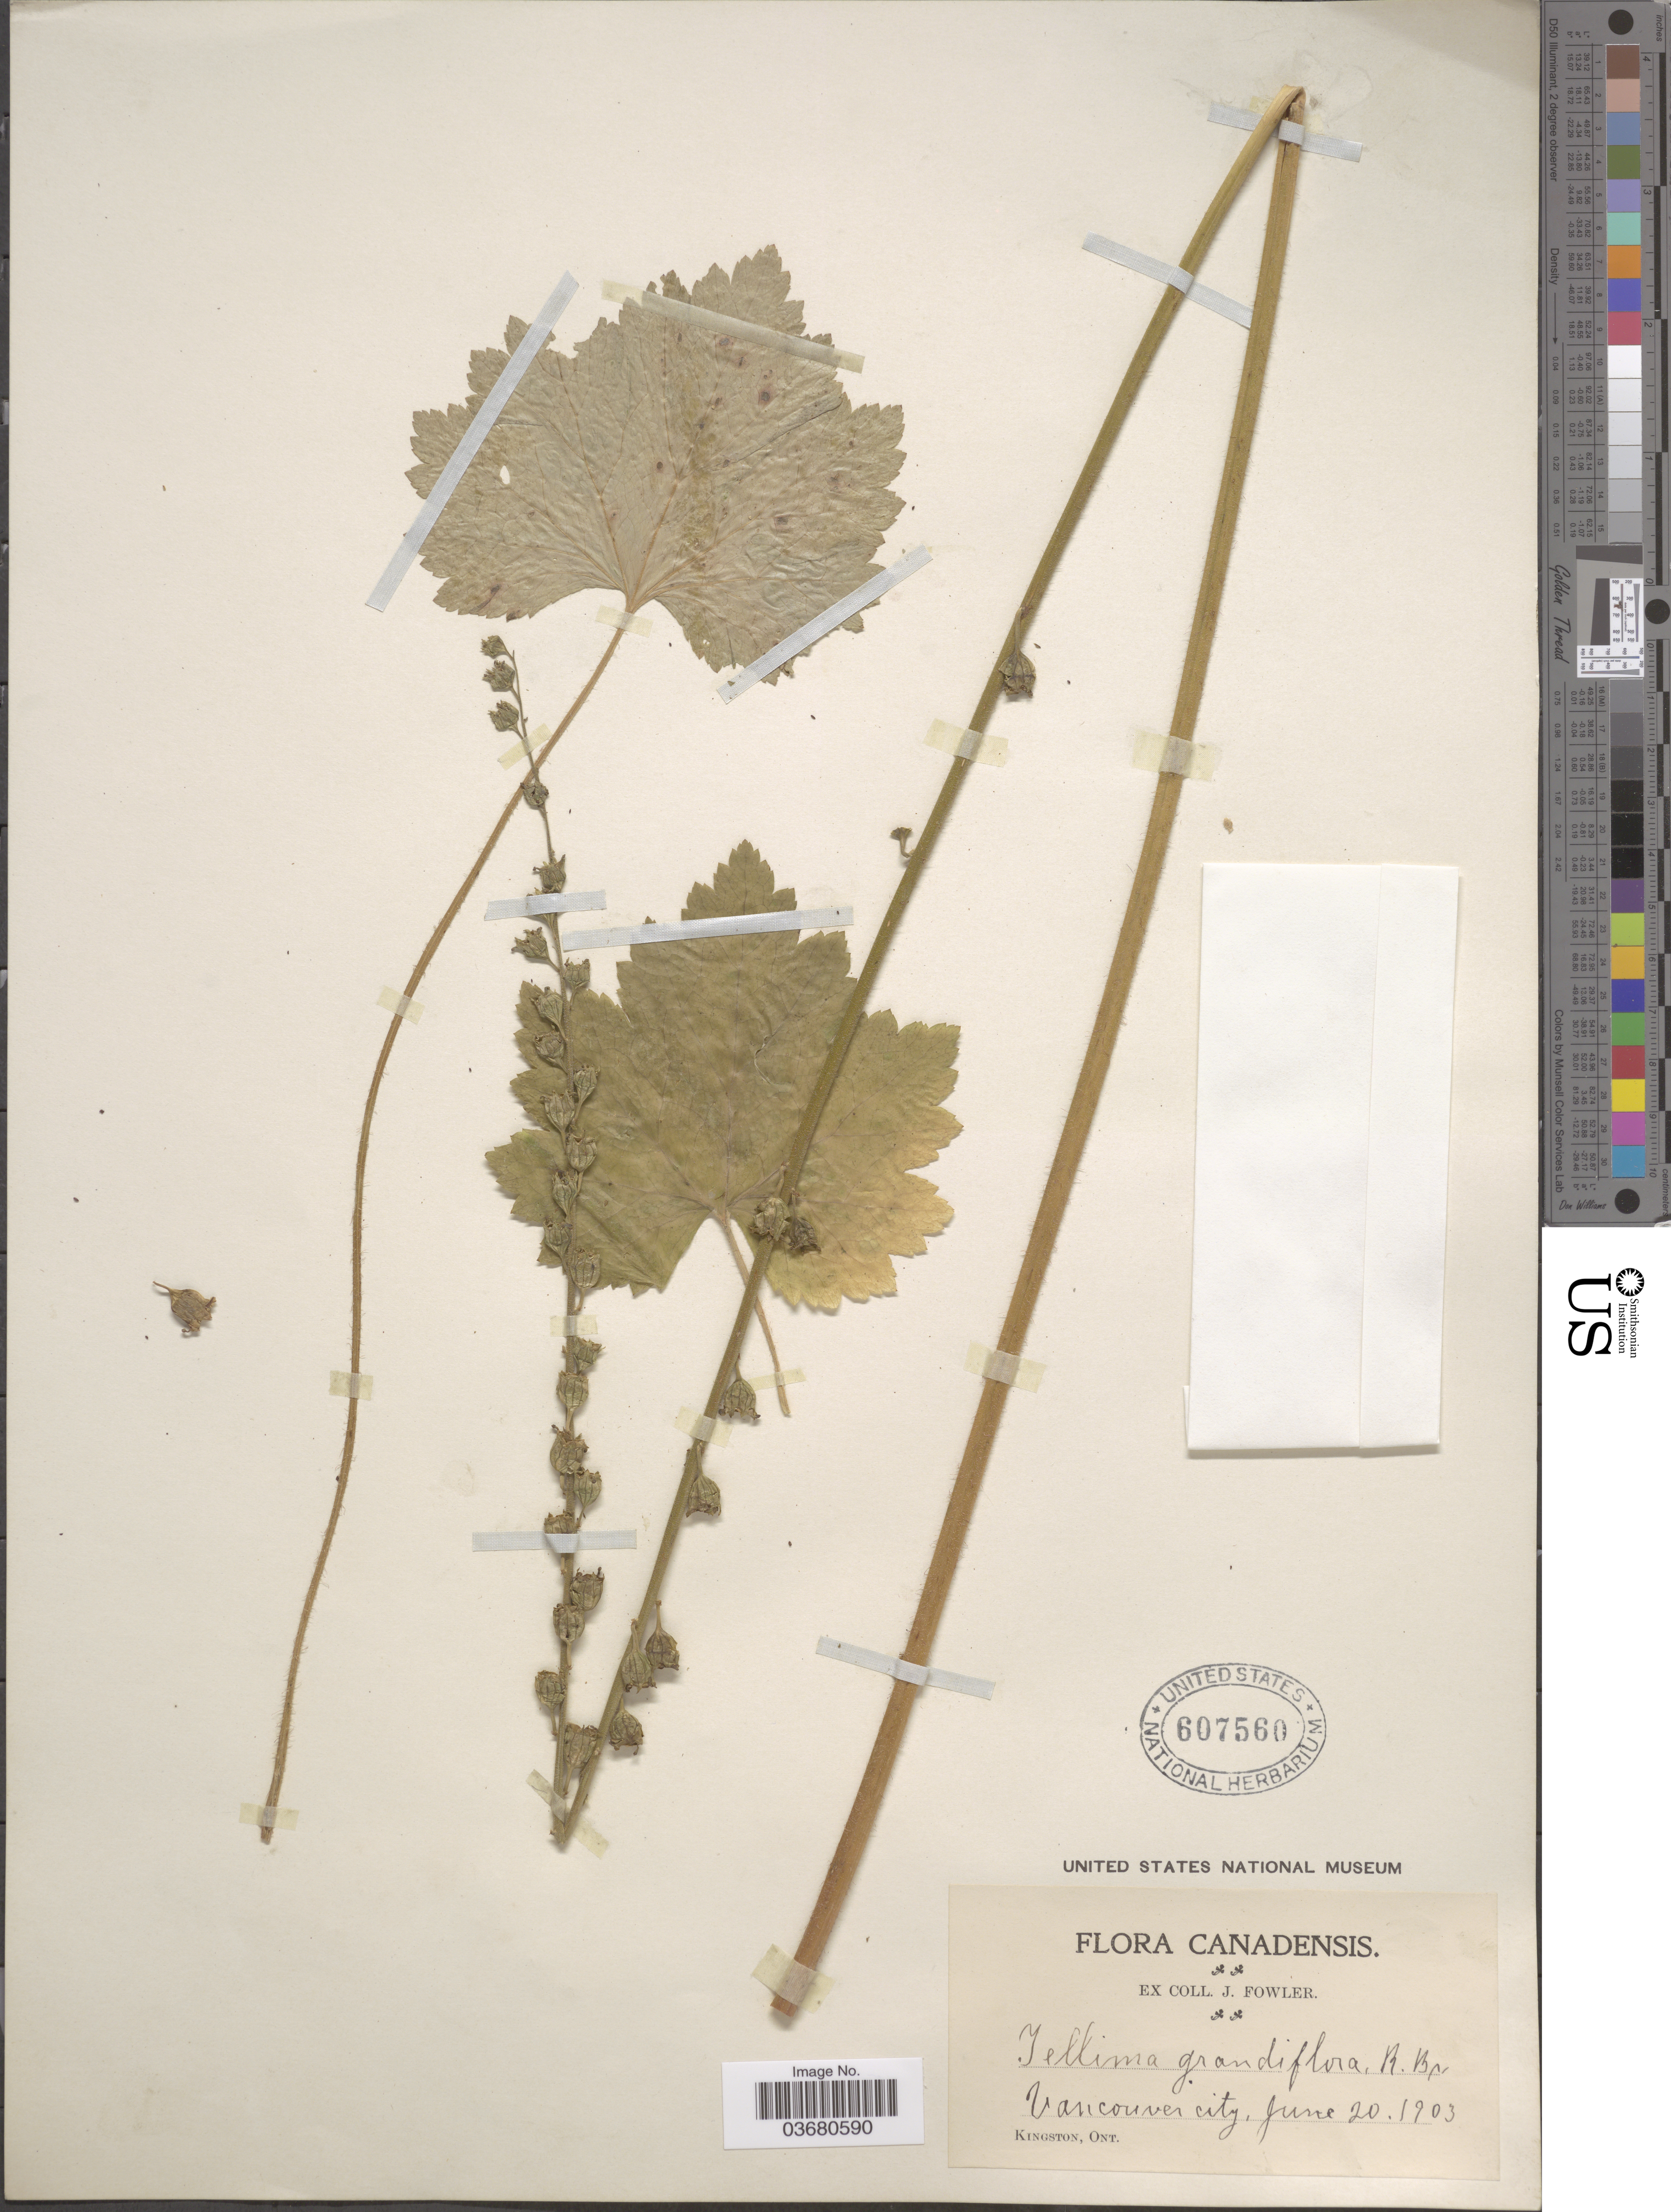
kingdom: Plantae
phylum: Tracheophyta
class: Magnoliopsida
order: Saxifragales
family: Saxifragaceae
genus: Tellima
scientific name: Tellima grandiflora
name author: (Pursh) Douglas ex Lindl.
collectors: J. Fowler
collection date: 1903-06-20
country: Canada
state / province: British Columbia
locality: Vancouver city.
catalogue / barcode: US 607560